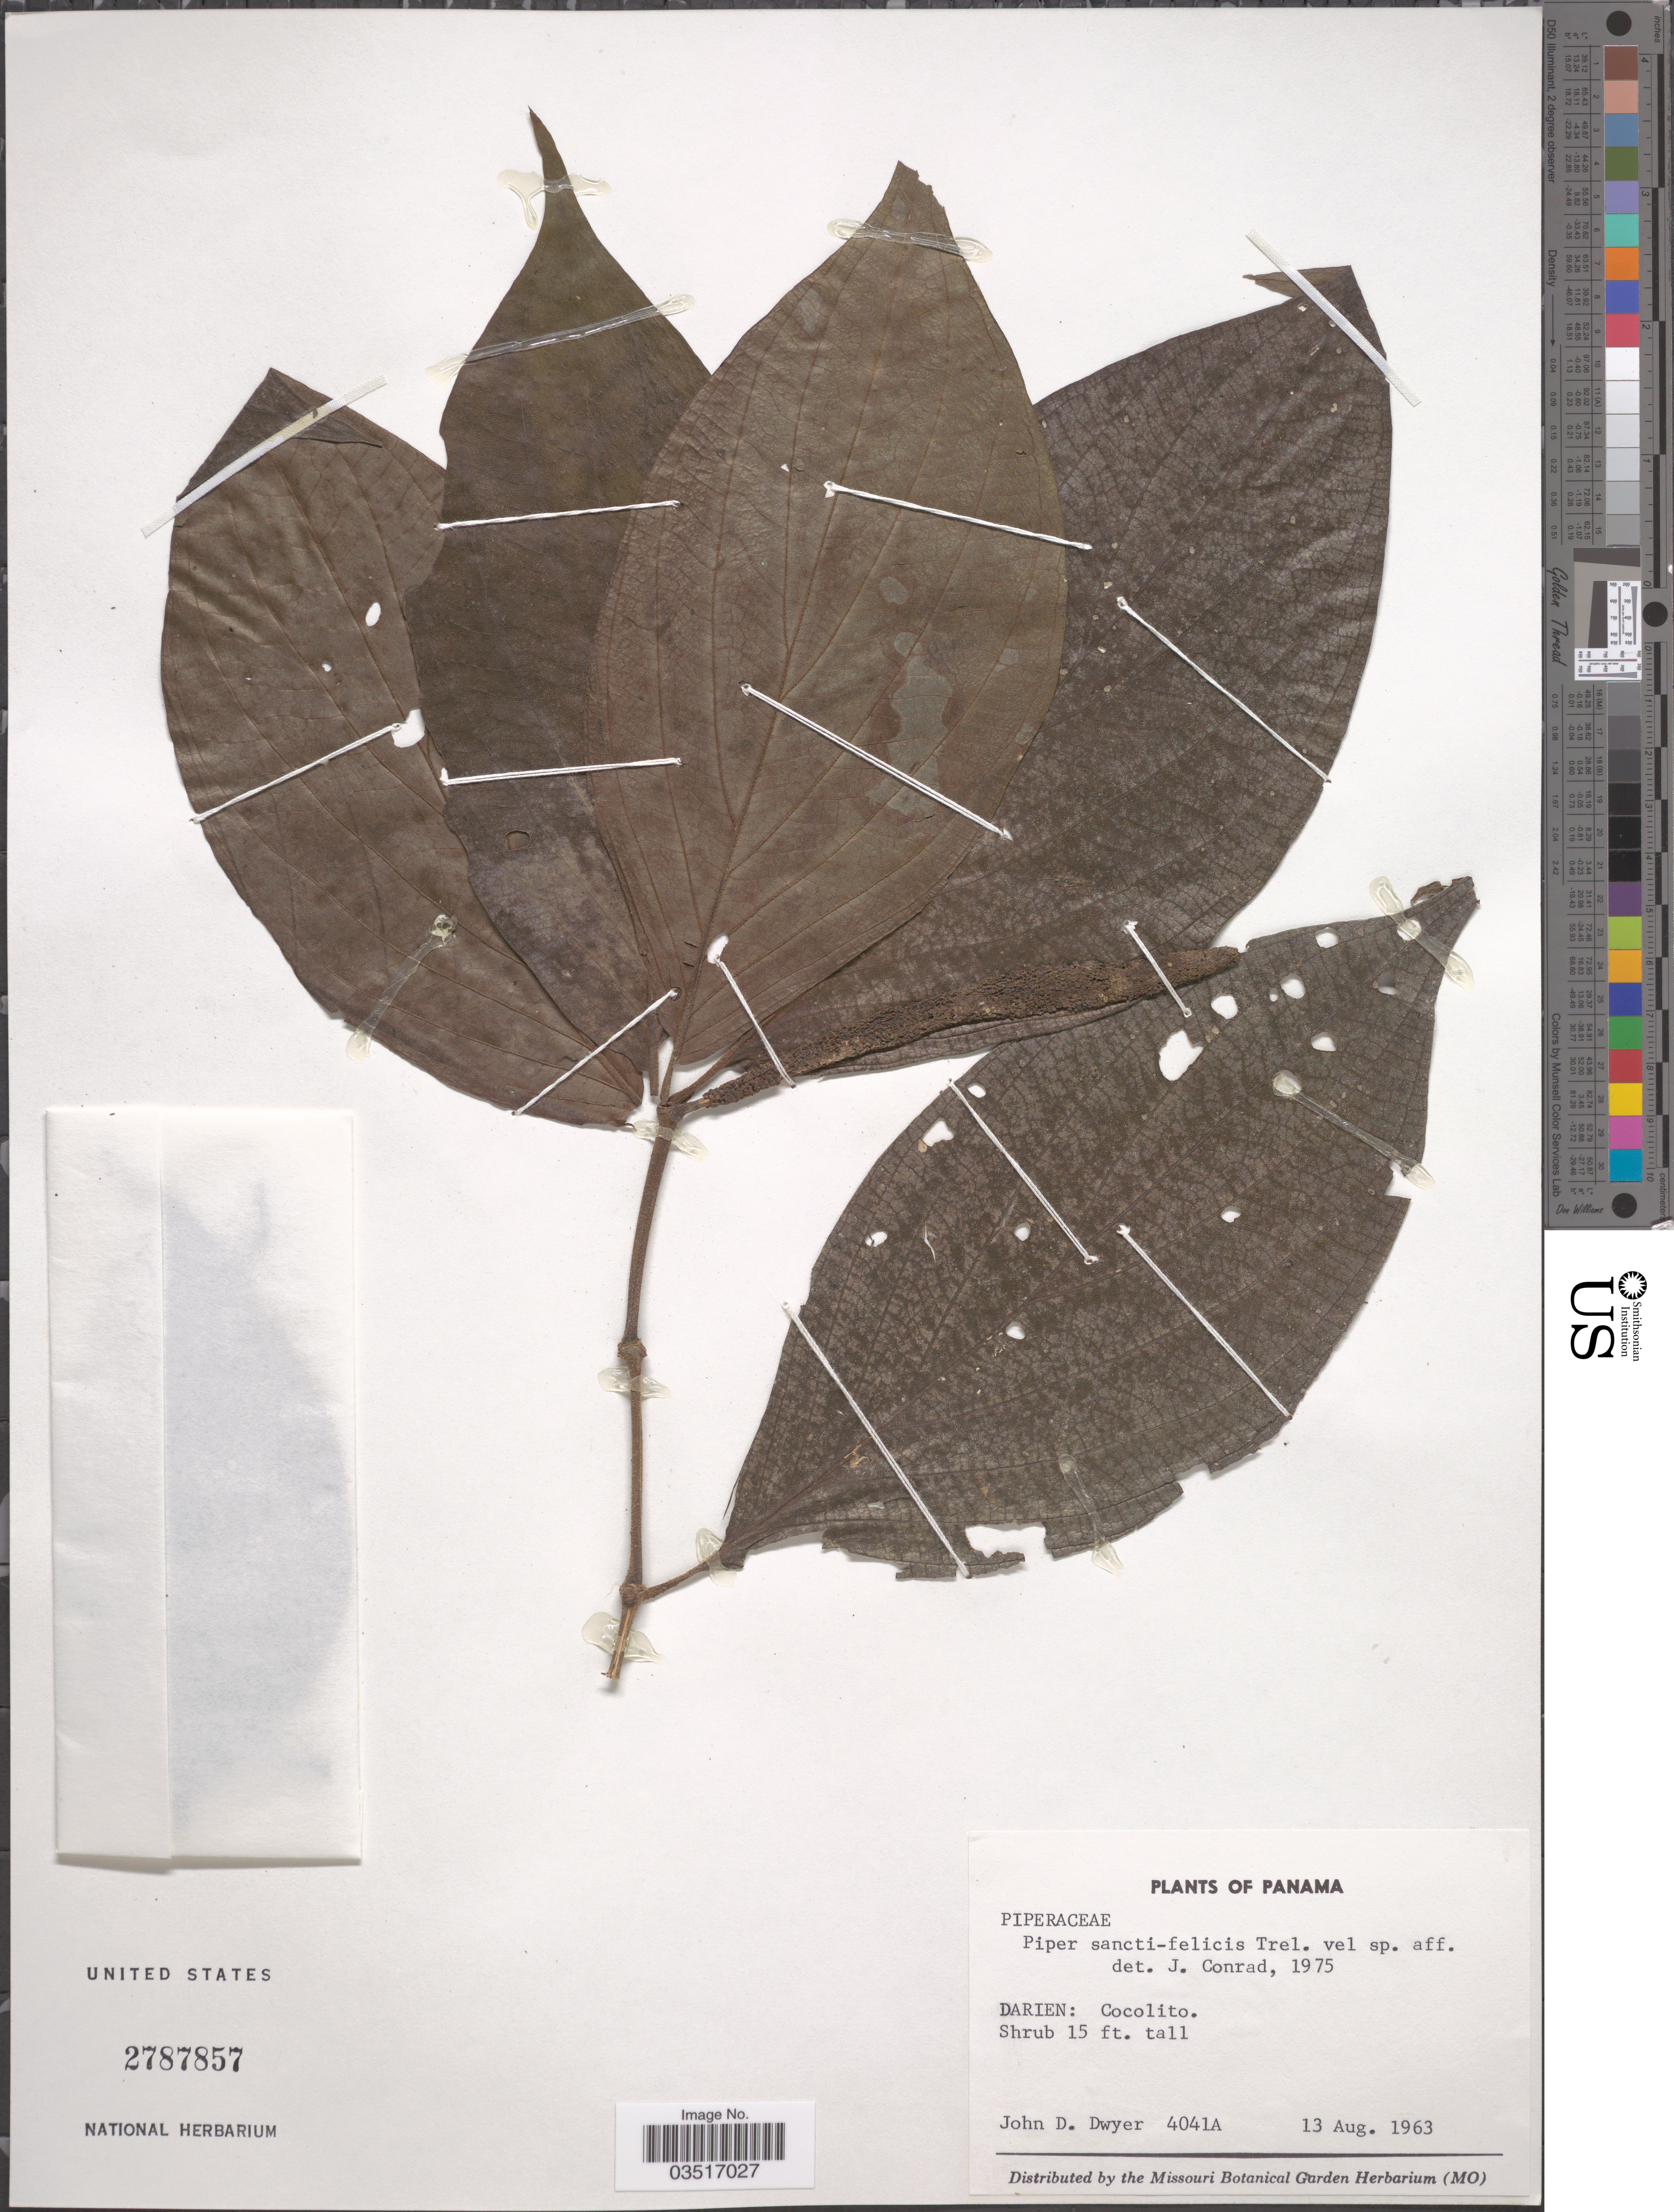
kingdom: Plantae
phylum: Tracheophyta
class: Magnoliopsida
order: Piperales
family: Piperaceae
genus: Piper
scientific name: Piper sancti-felicis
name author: Trel.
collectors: J. D. Dwyer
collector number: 4041A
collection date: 1963-08-13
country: Panama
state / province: Darien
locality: Cocolito.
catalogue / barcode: US 2787857